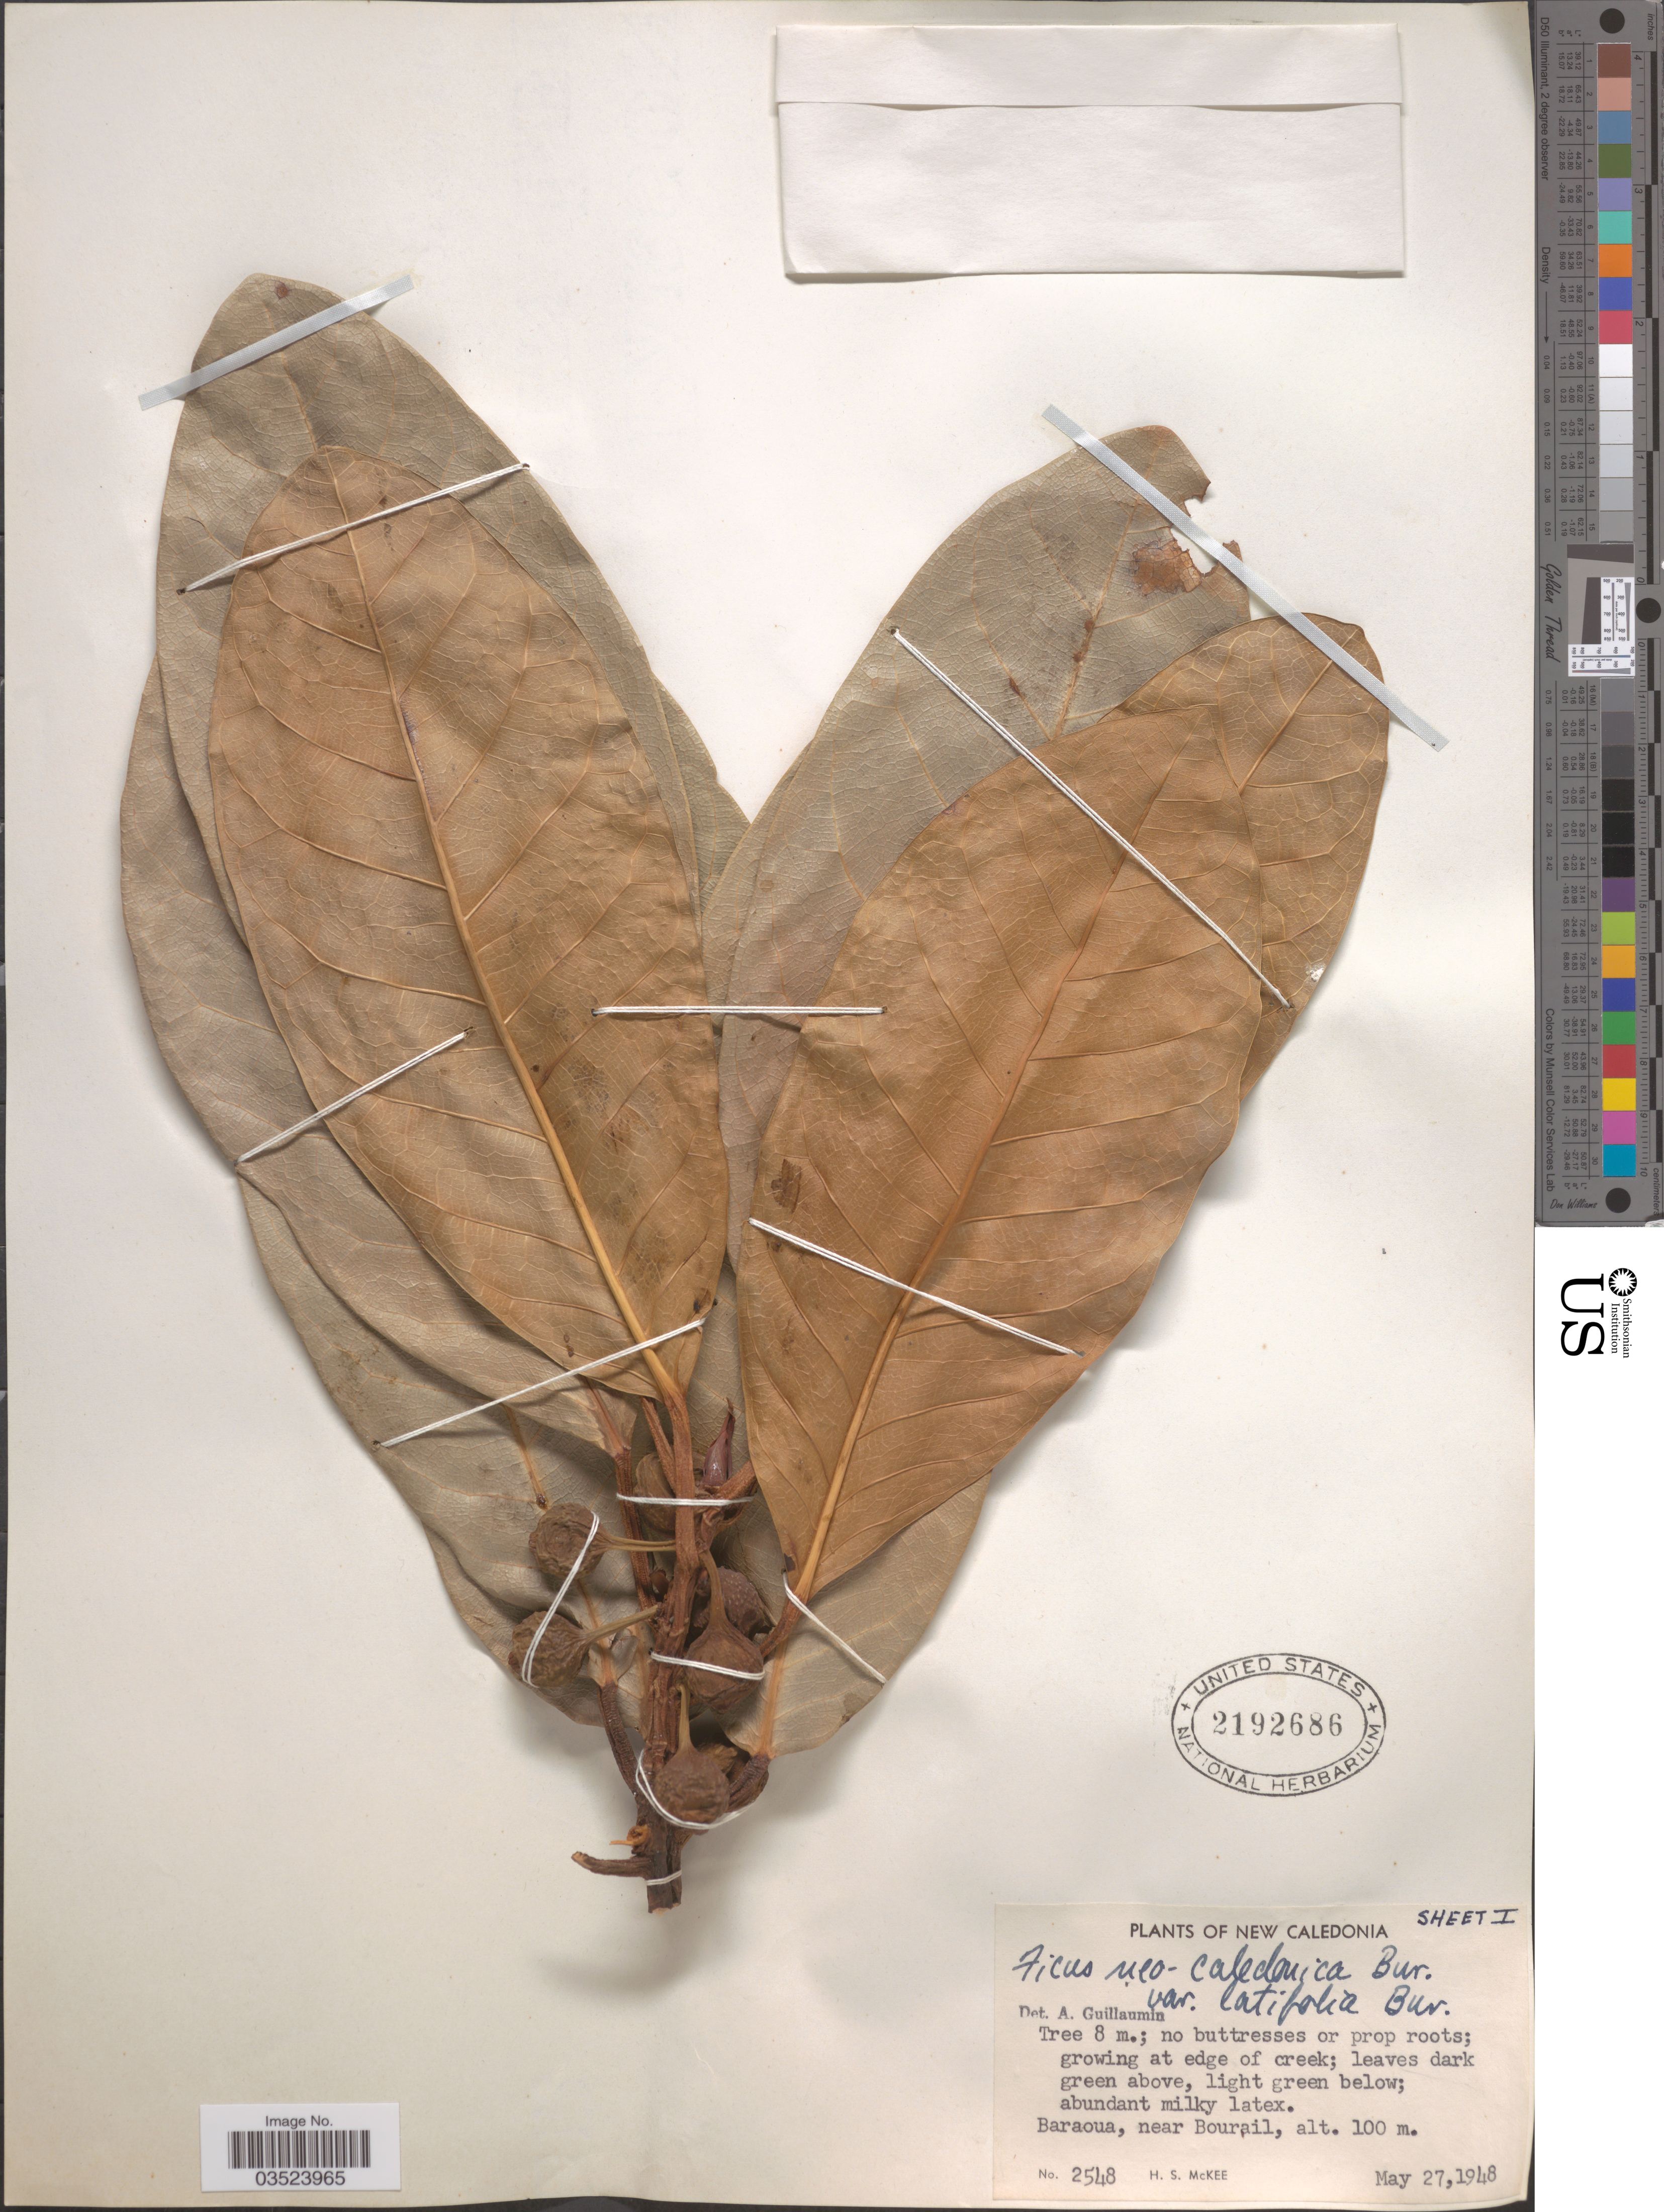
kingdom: Plantae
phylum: Tracheophyta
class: Magnoliopsida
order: Rosales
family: Moraceae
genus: Ficus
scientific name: Ficus austrocaledonica var. latifolia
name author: Bureau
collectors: H. S. McKee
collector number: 2548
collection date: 1948-05-27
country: New Caledonia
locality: New Caledonia. Baraoua, near Bourail.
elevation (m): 100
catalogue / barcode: US 2192686